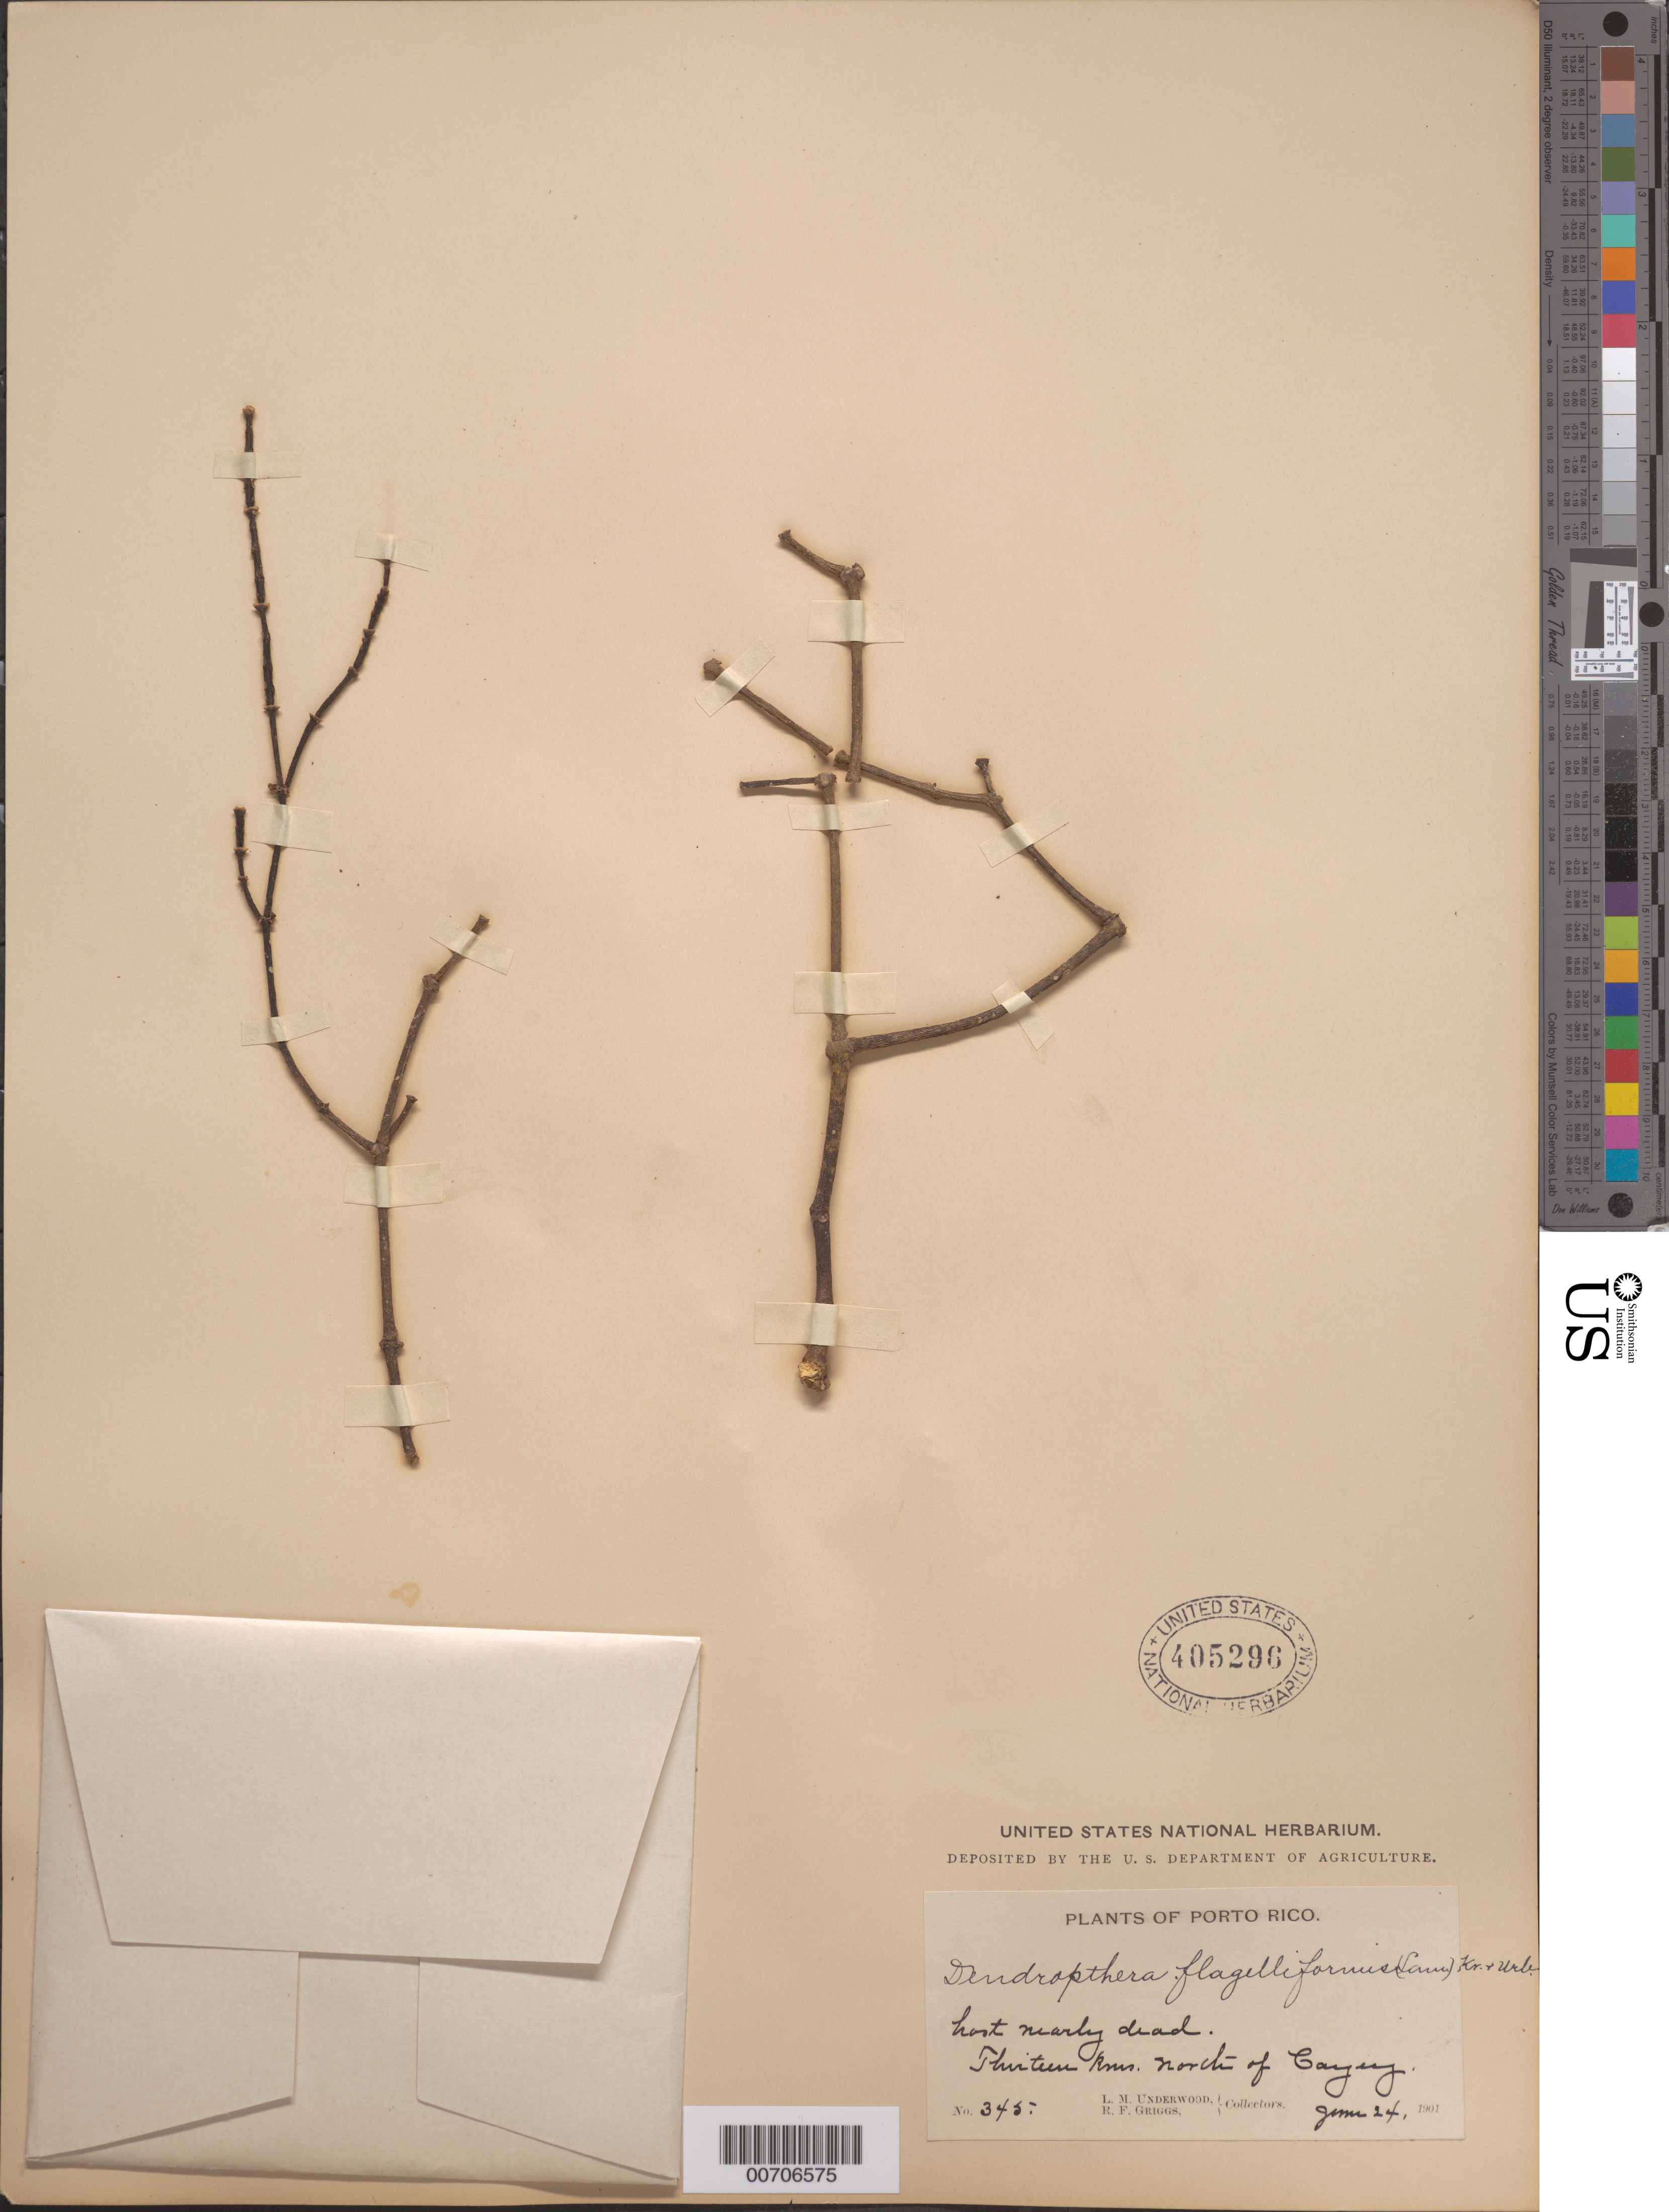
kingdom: Plantae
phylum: Tracheophyta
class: Magnoliopsida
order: Santalales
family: Viscaceae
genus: Dendrophthora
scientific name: Dendrophthora flagelliformis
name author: (Lam.) Krug & Urb.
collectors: L. M. Underwood & R. F. Griggs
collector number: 345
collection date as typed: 24 Jun 1901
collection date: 1901-06-24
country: Puerto Rico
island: Greater Antilles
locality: Cayey, 13 km N of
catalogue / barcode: US 405296